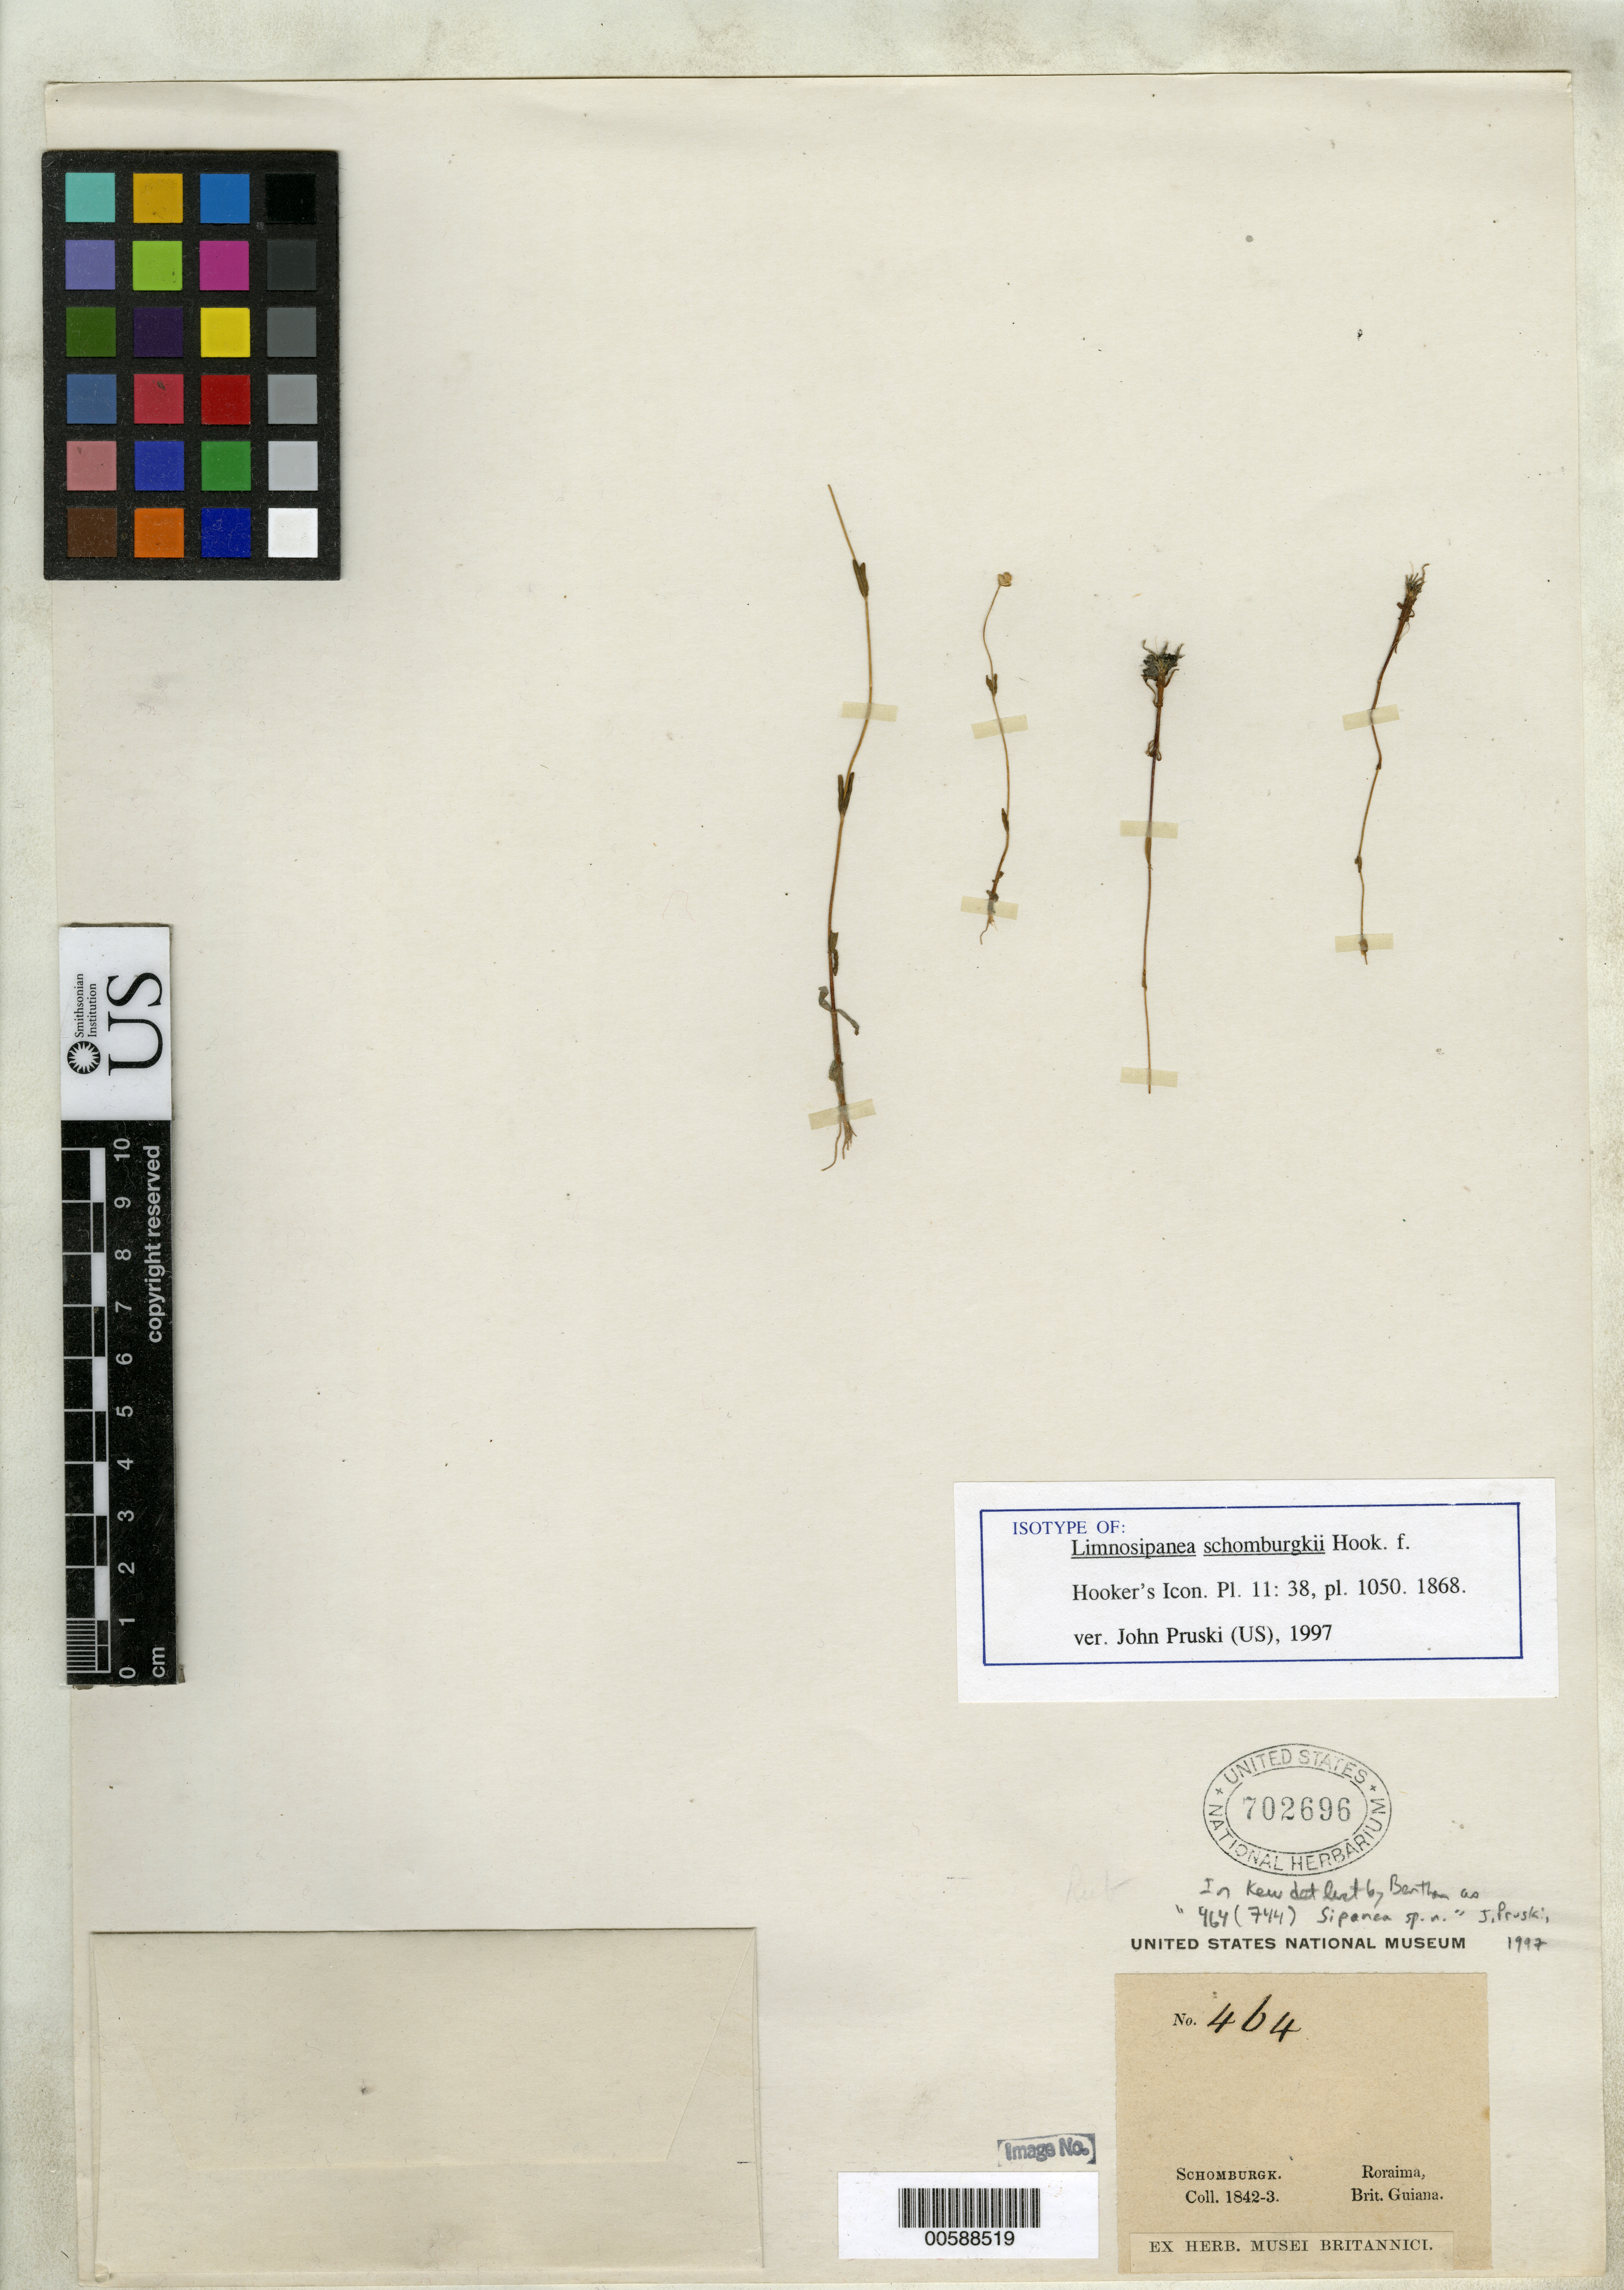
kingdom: Plantae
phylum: Tracheophyta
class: Magnoliopsida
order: Gentianales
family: Rubiaceae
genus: Limnosipanea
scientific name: Limnosipanea schomburgkii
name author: Hook. f.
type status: Isotype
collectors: M. R. Schomburgk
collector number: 464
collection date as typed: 1842 to -- --- 1843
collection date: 1842/1843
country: Guyana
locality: Roraima.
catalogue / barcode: US 702696